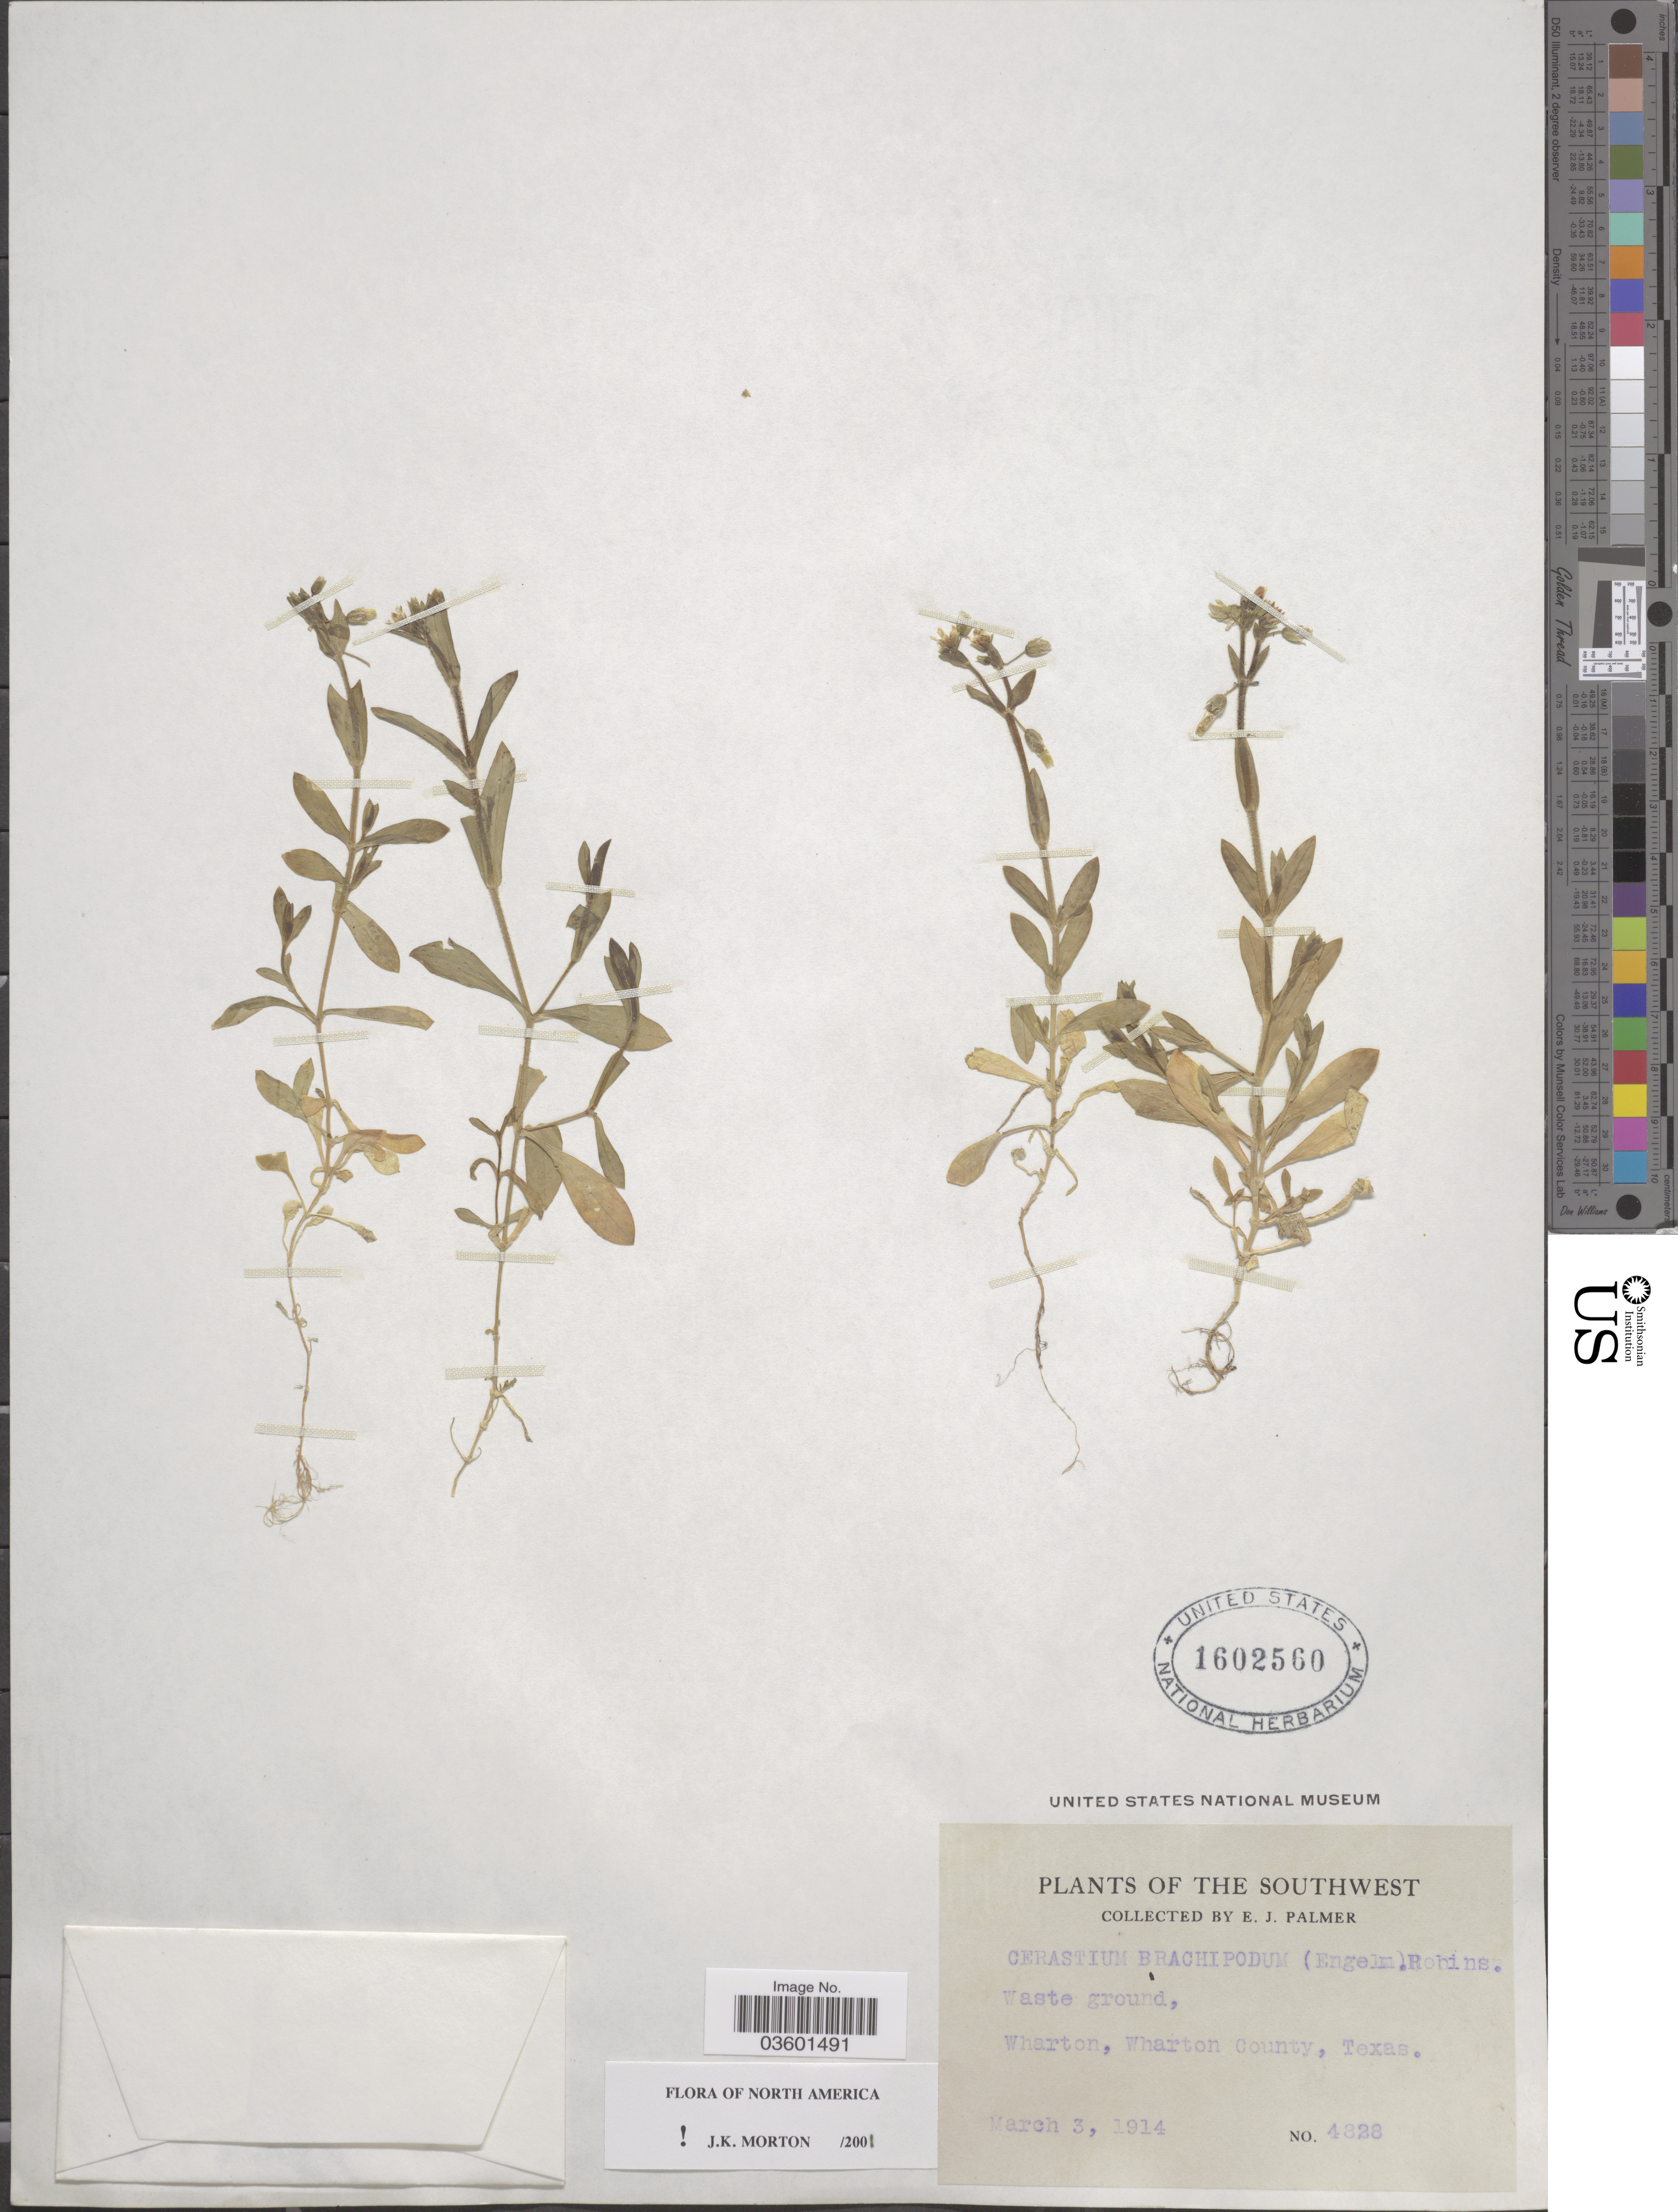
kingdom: Plantae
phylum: Tracheophyta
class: Magnoliopsida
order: Caryophyllales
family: Caryophyllaceae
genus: Cerastium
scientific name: Cerastium brachypodum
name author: (Engelm. ex A. Gray) B.L. Rob.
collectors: E. J. Palmer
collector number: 4828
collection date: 1914-03-03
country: United States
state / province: Texas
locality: The Southwest. Wharton, Wharton County.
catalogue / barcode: US 1602560